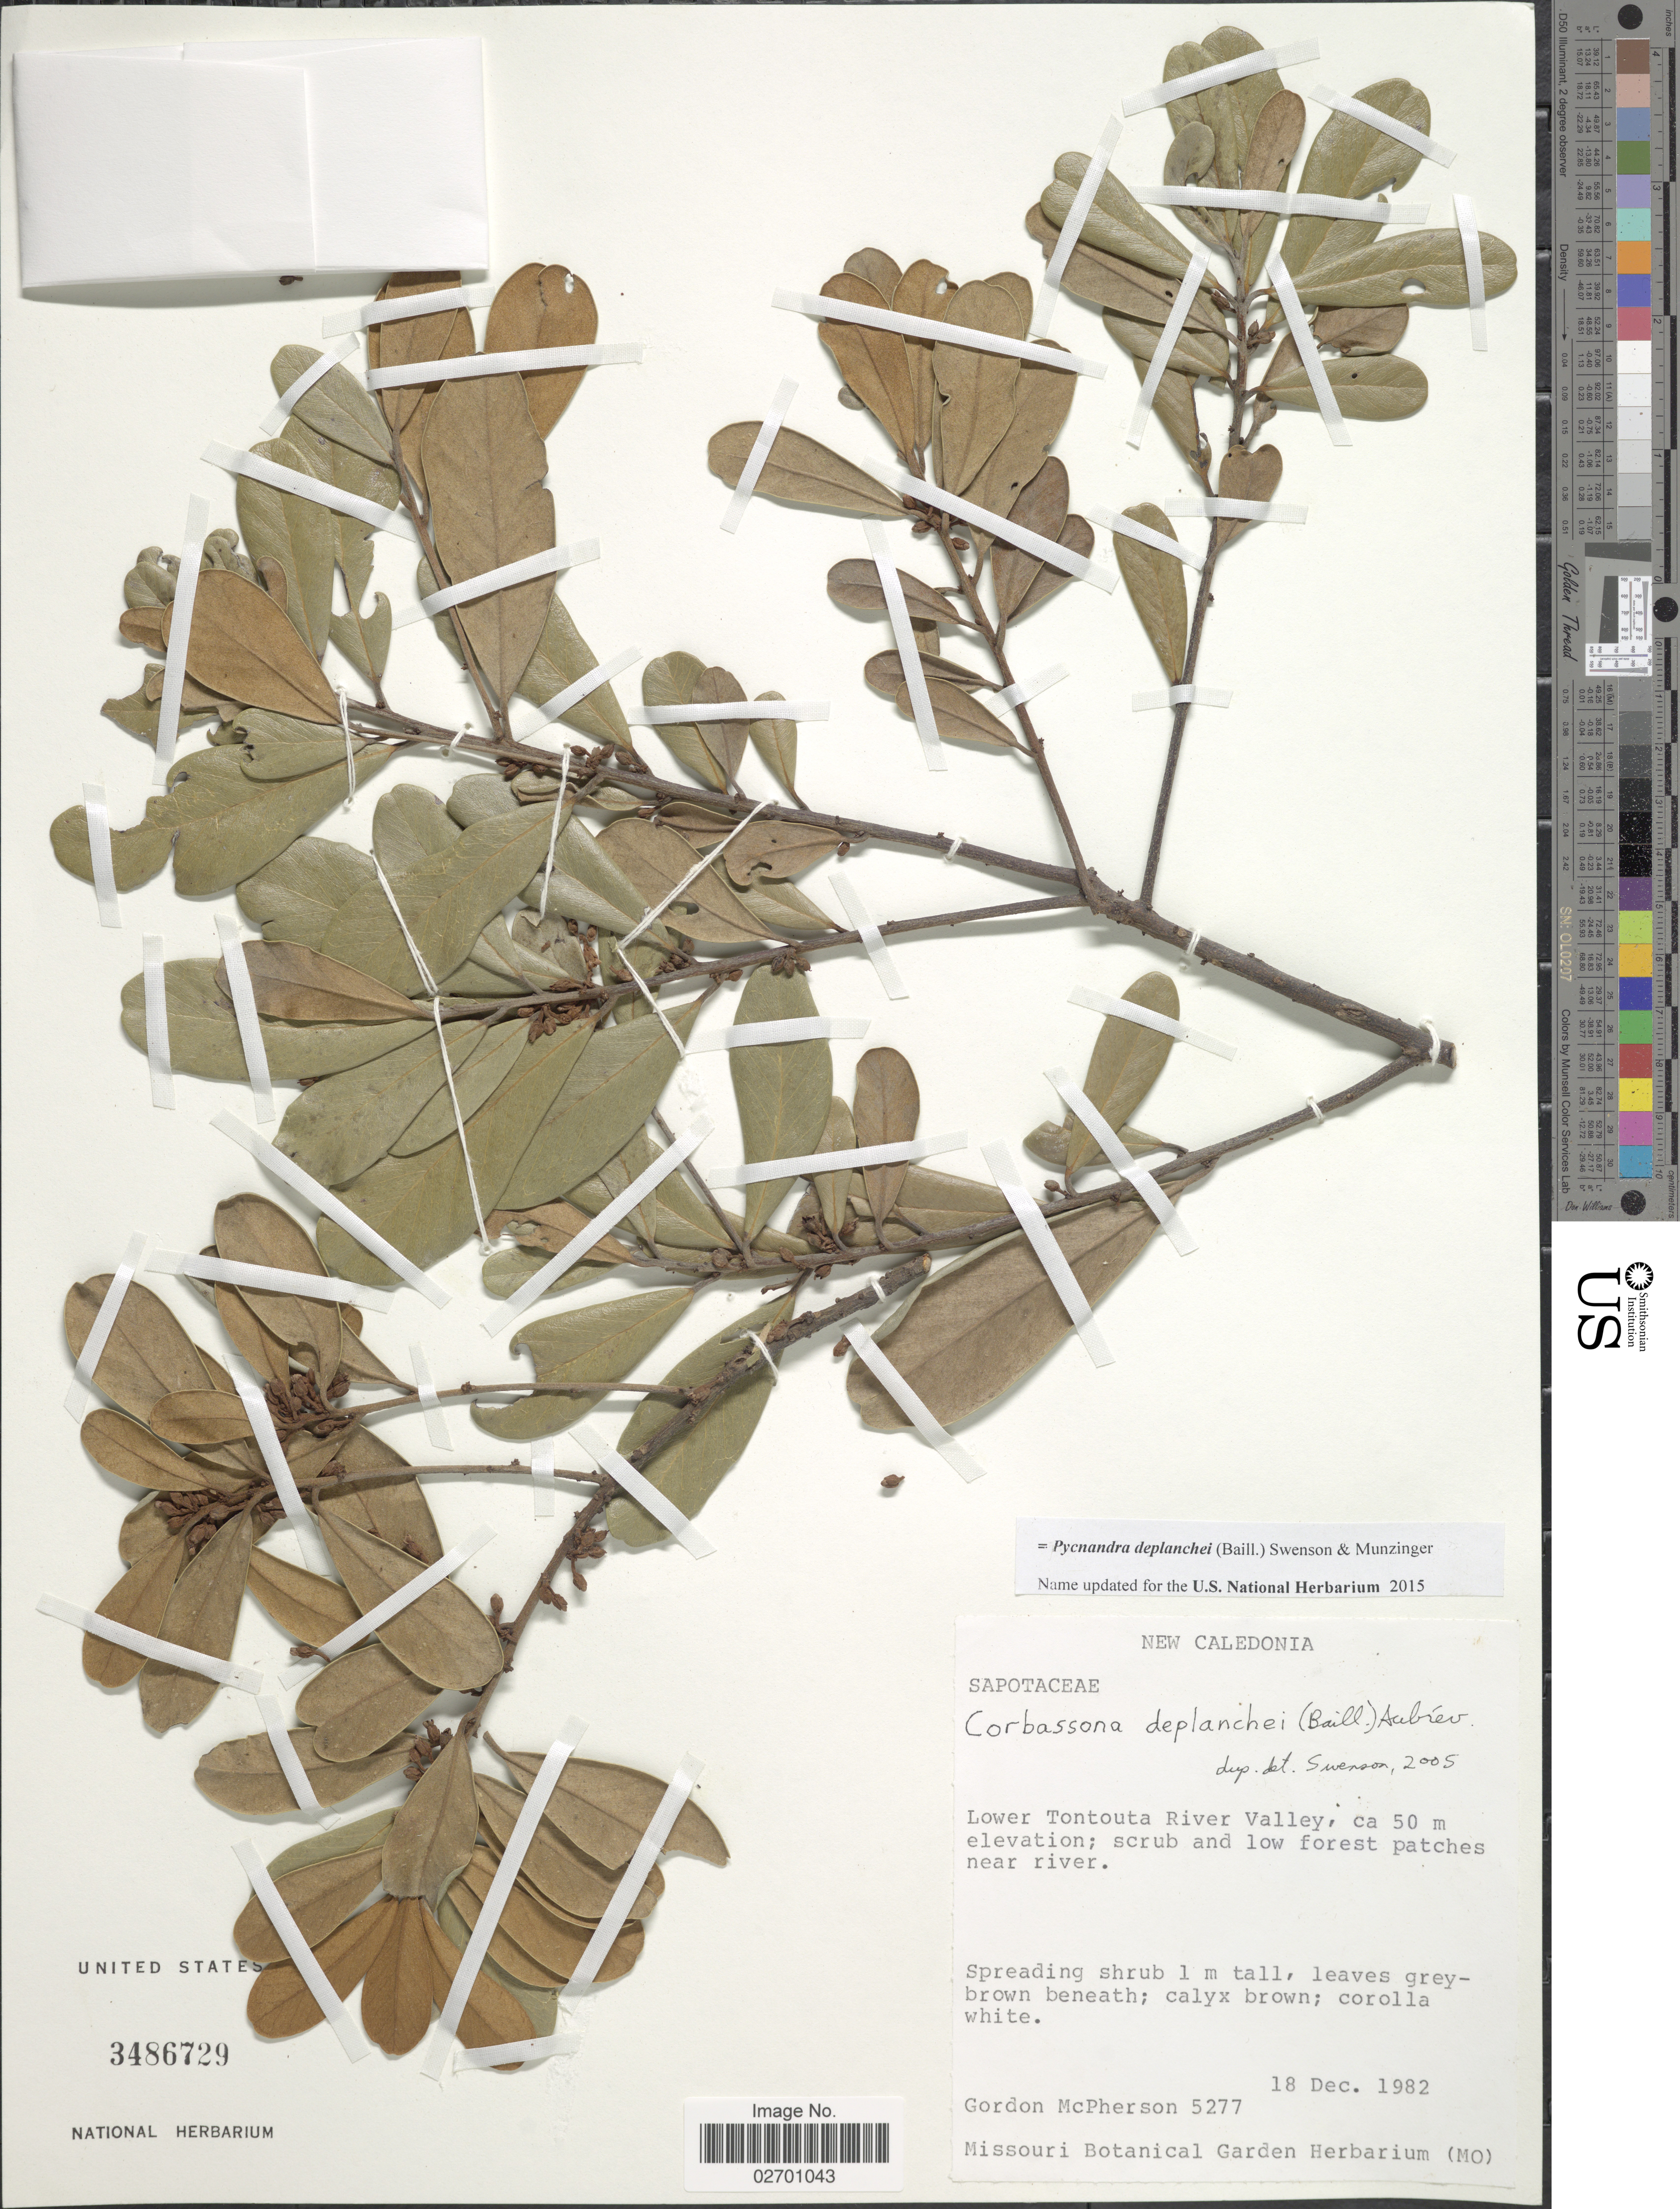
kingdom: Plantae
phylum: Tracheophyta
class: Magnoliopsida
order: Ericales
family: Sapotaceae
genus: Pycnandra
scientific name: Pycnandra deplanchei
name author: (Baill.) Swenson & Munzinger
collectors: G. McPherson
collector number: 5277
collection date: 1982-12-18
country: New Caledonia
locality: Lower Tontouta River Valley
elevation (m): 50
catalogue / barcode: US 3486729